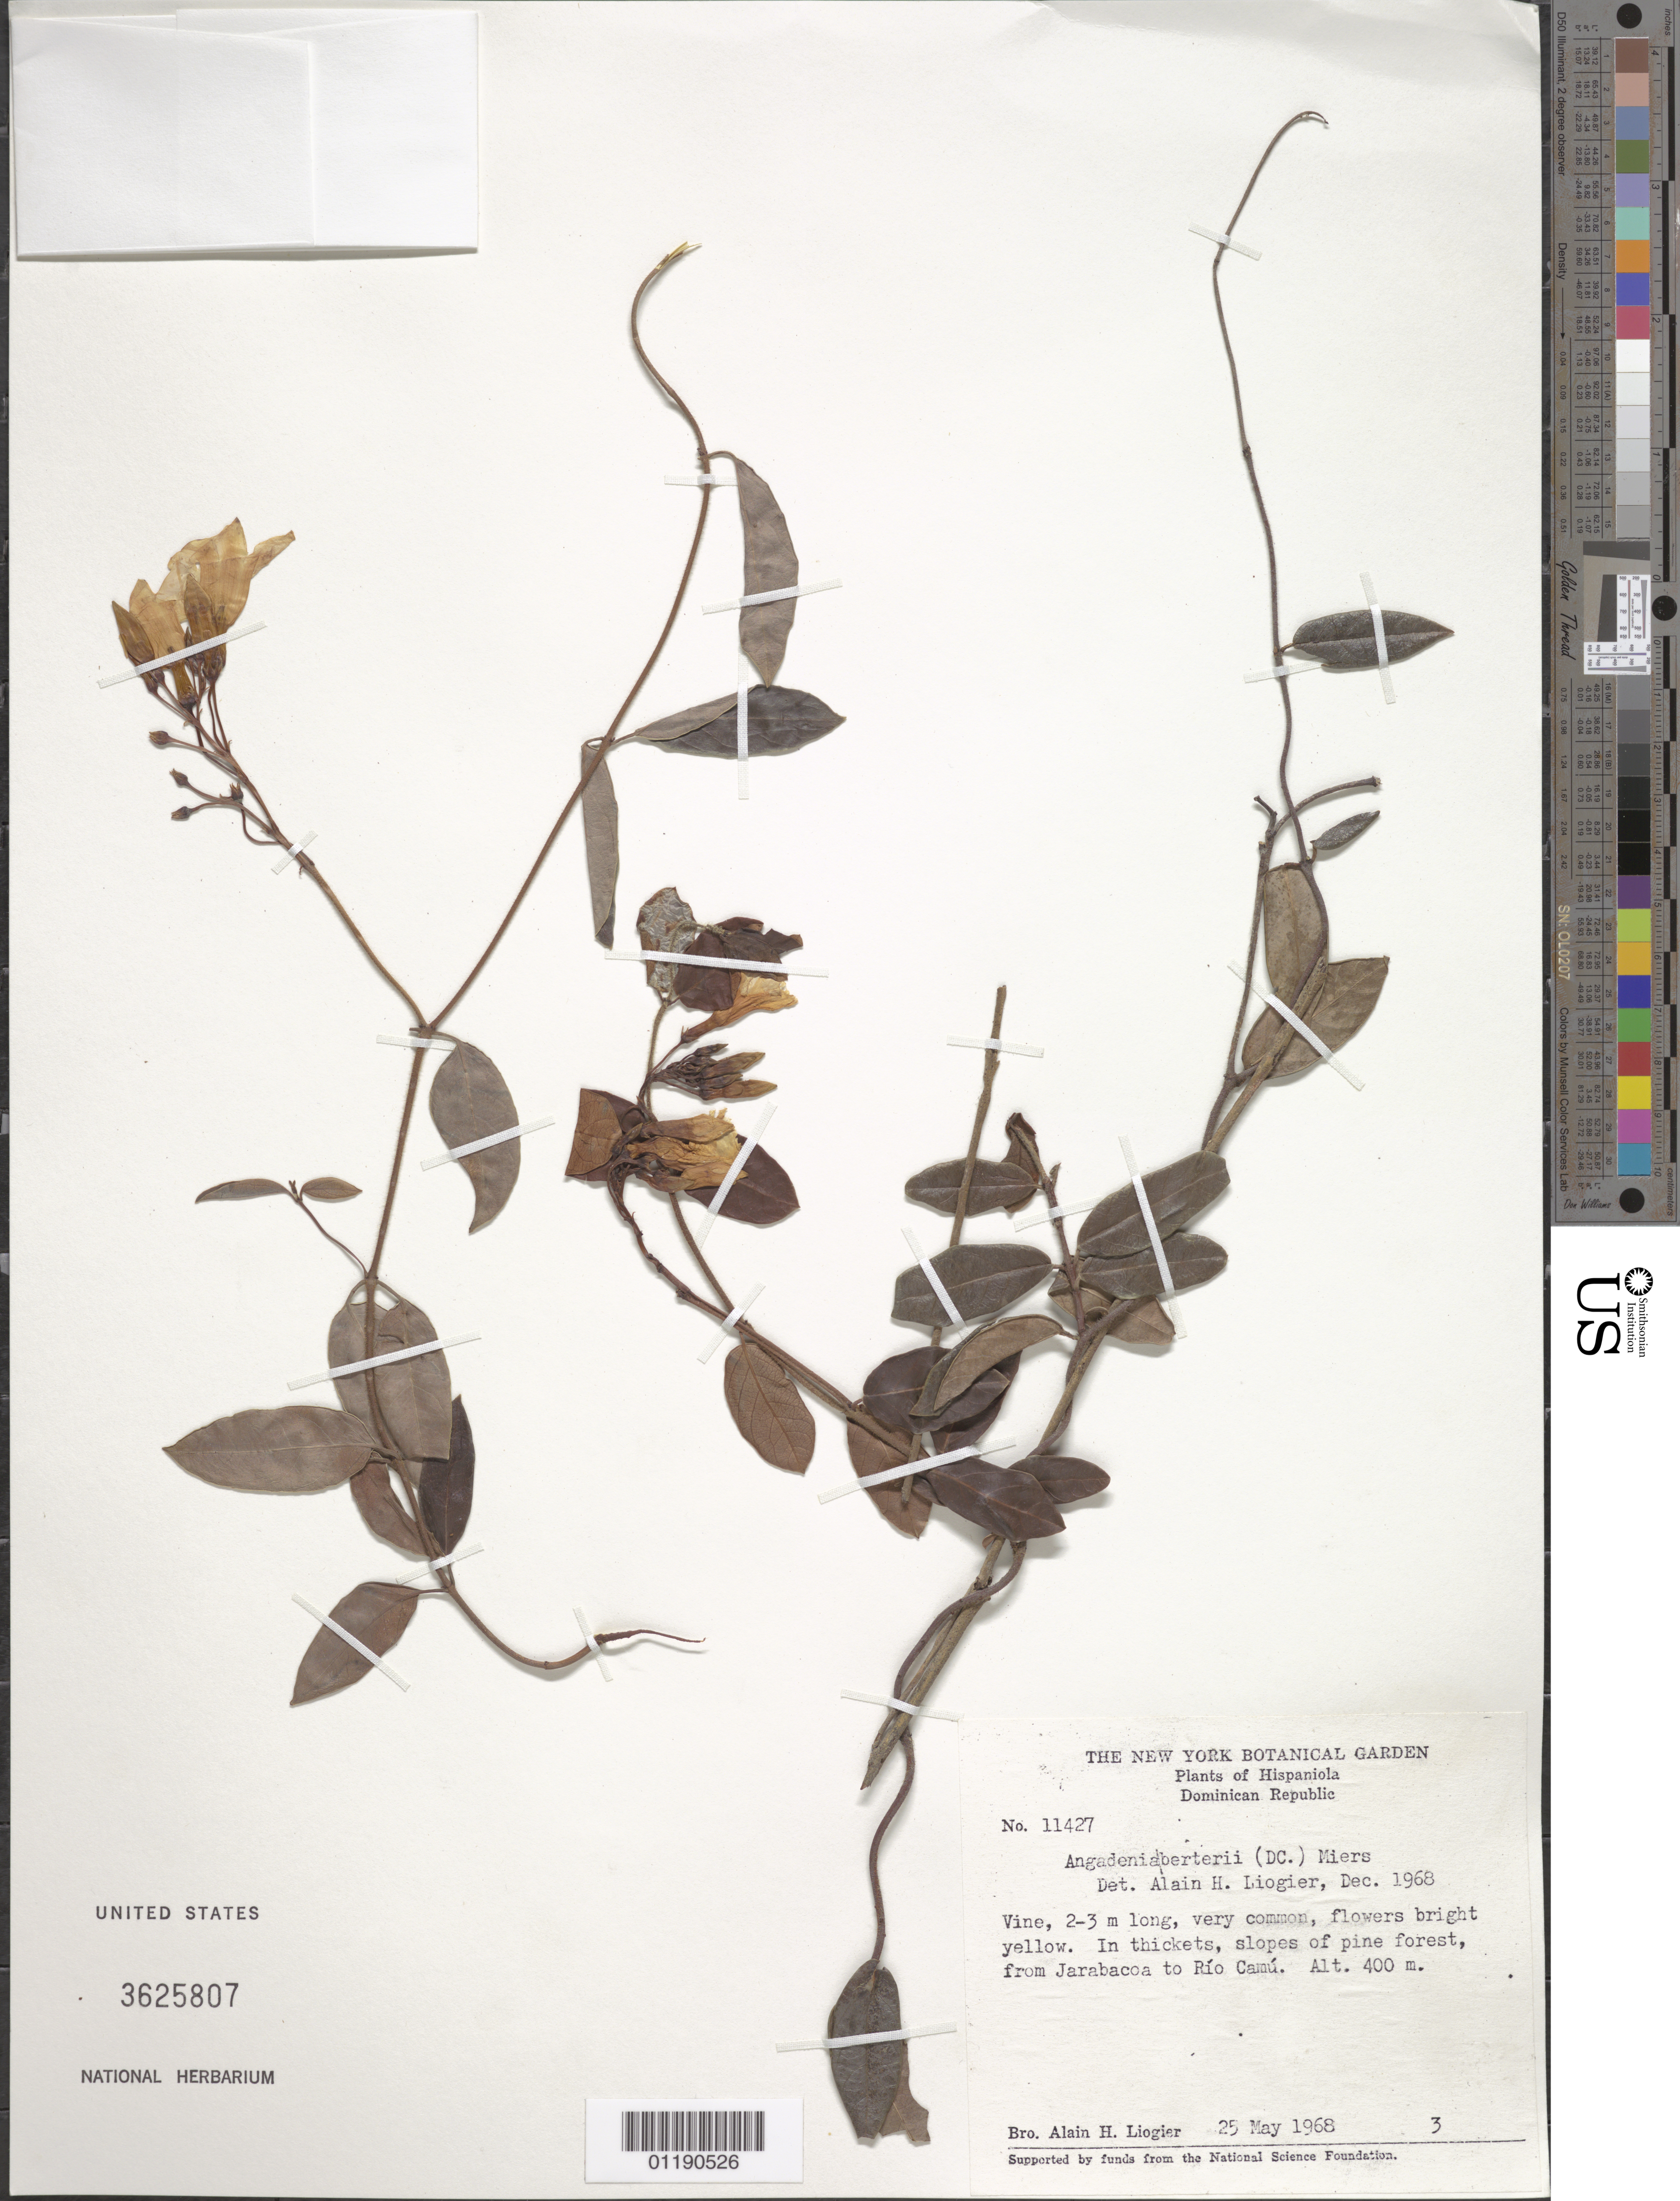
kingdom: Plantae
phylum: Tracheophyta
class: Magnoliopsida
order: Gentianales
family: Apocynaceae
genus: Angadenia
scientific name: Angadenia berteroi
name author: (A. DC.) Miers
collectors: A. H. Liogier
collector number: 11427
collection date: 1968-05-25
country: Dominican Republic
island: Hispaniola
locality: From Jara bacoa to Rio Cami.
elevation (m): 400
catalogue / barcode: US 3625807